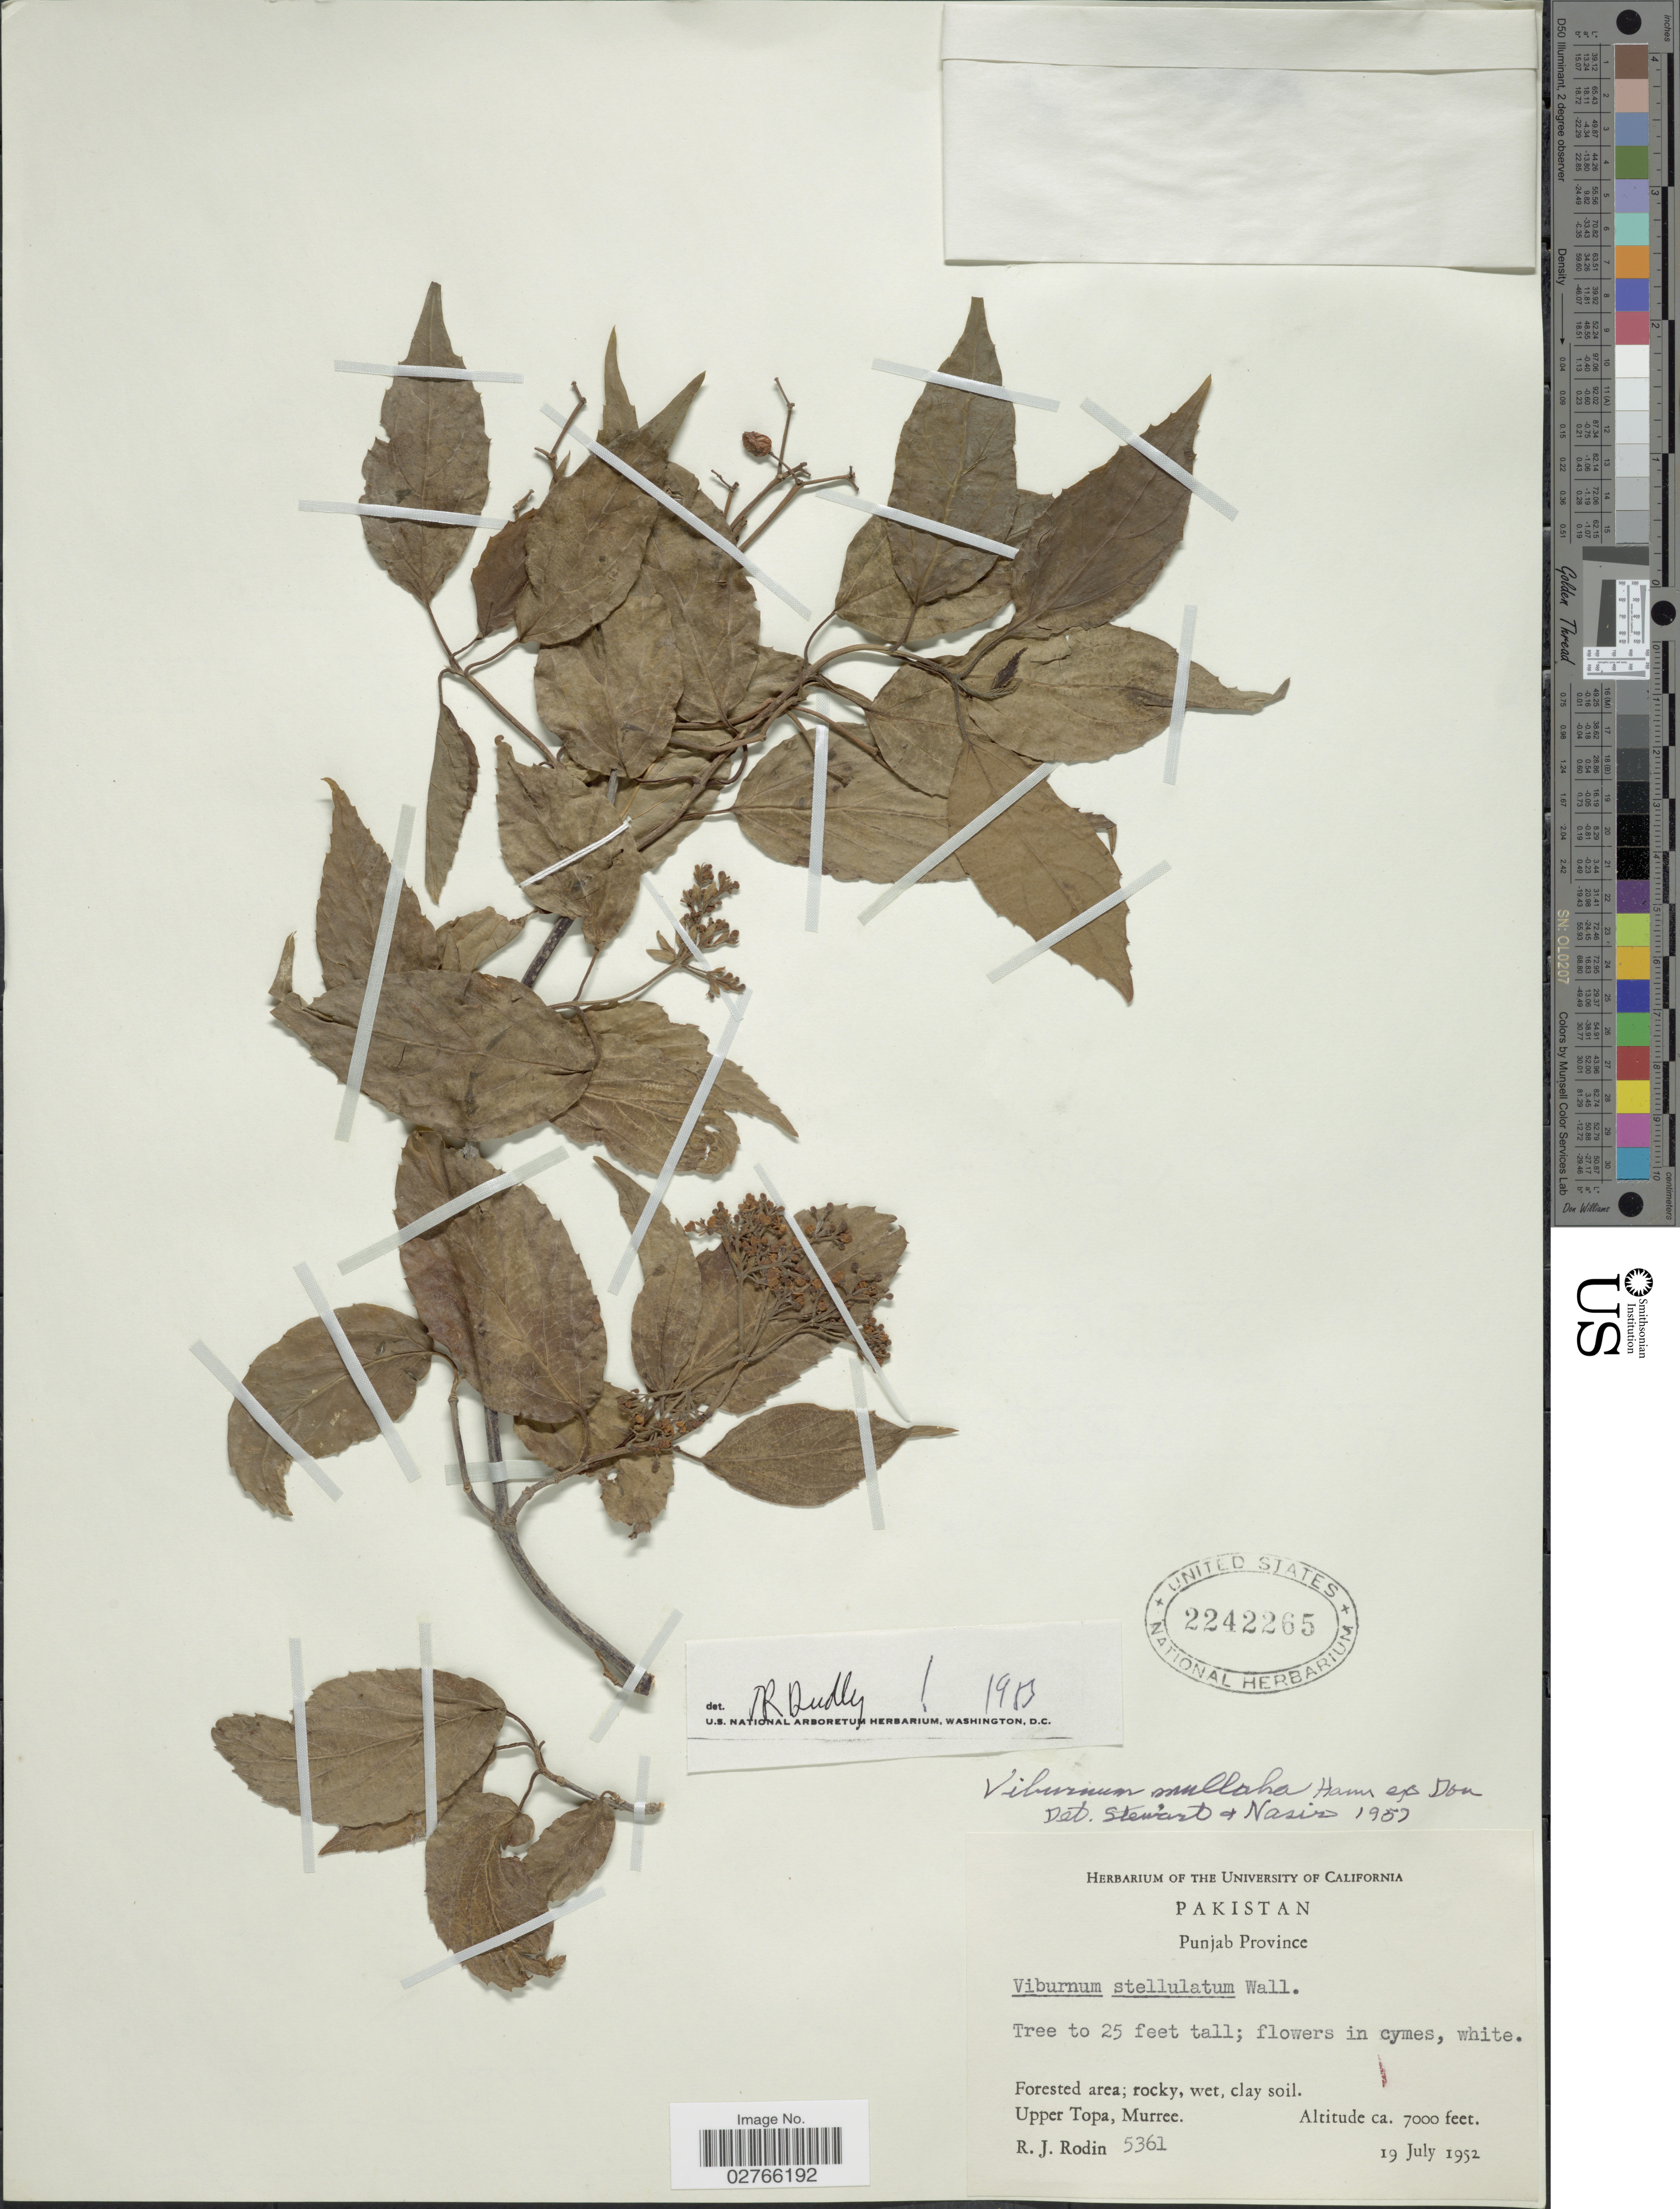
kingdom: Plantae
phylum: Tracheophyta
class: Magnoliopsida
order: Dipsacales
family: Viburnaceae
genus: Viburnum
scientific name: Viburnum mullaha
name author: Buch.-Ham. ex D. Don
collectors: R. J. Rodin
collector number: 5361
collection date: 1952-07-19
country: Pakistan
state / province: Punjab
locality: Punjab Province, Upper Topa, Murree.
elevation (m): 2134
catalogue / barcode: US 2242265